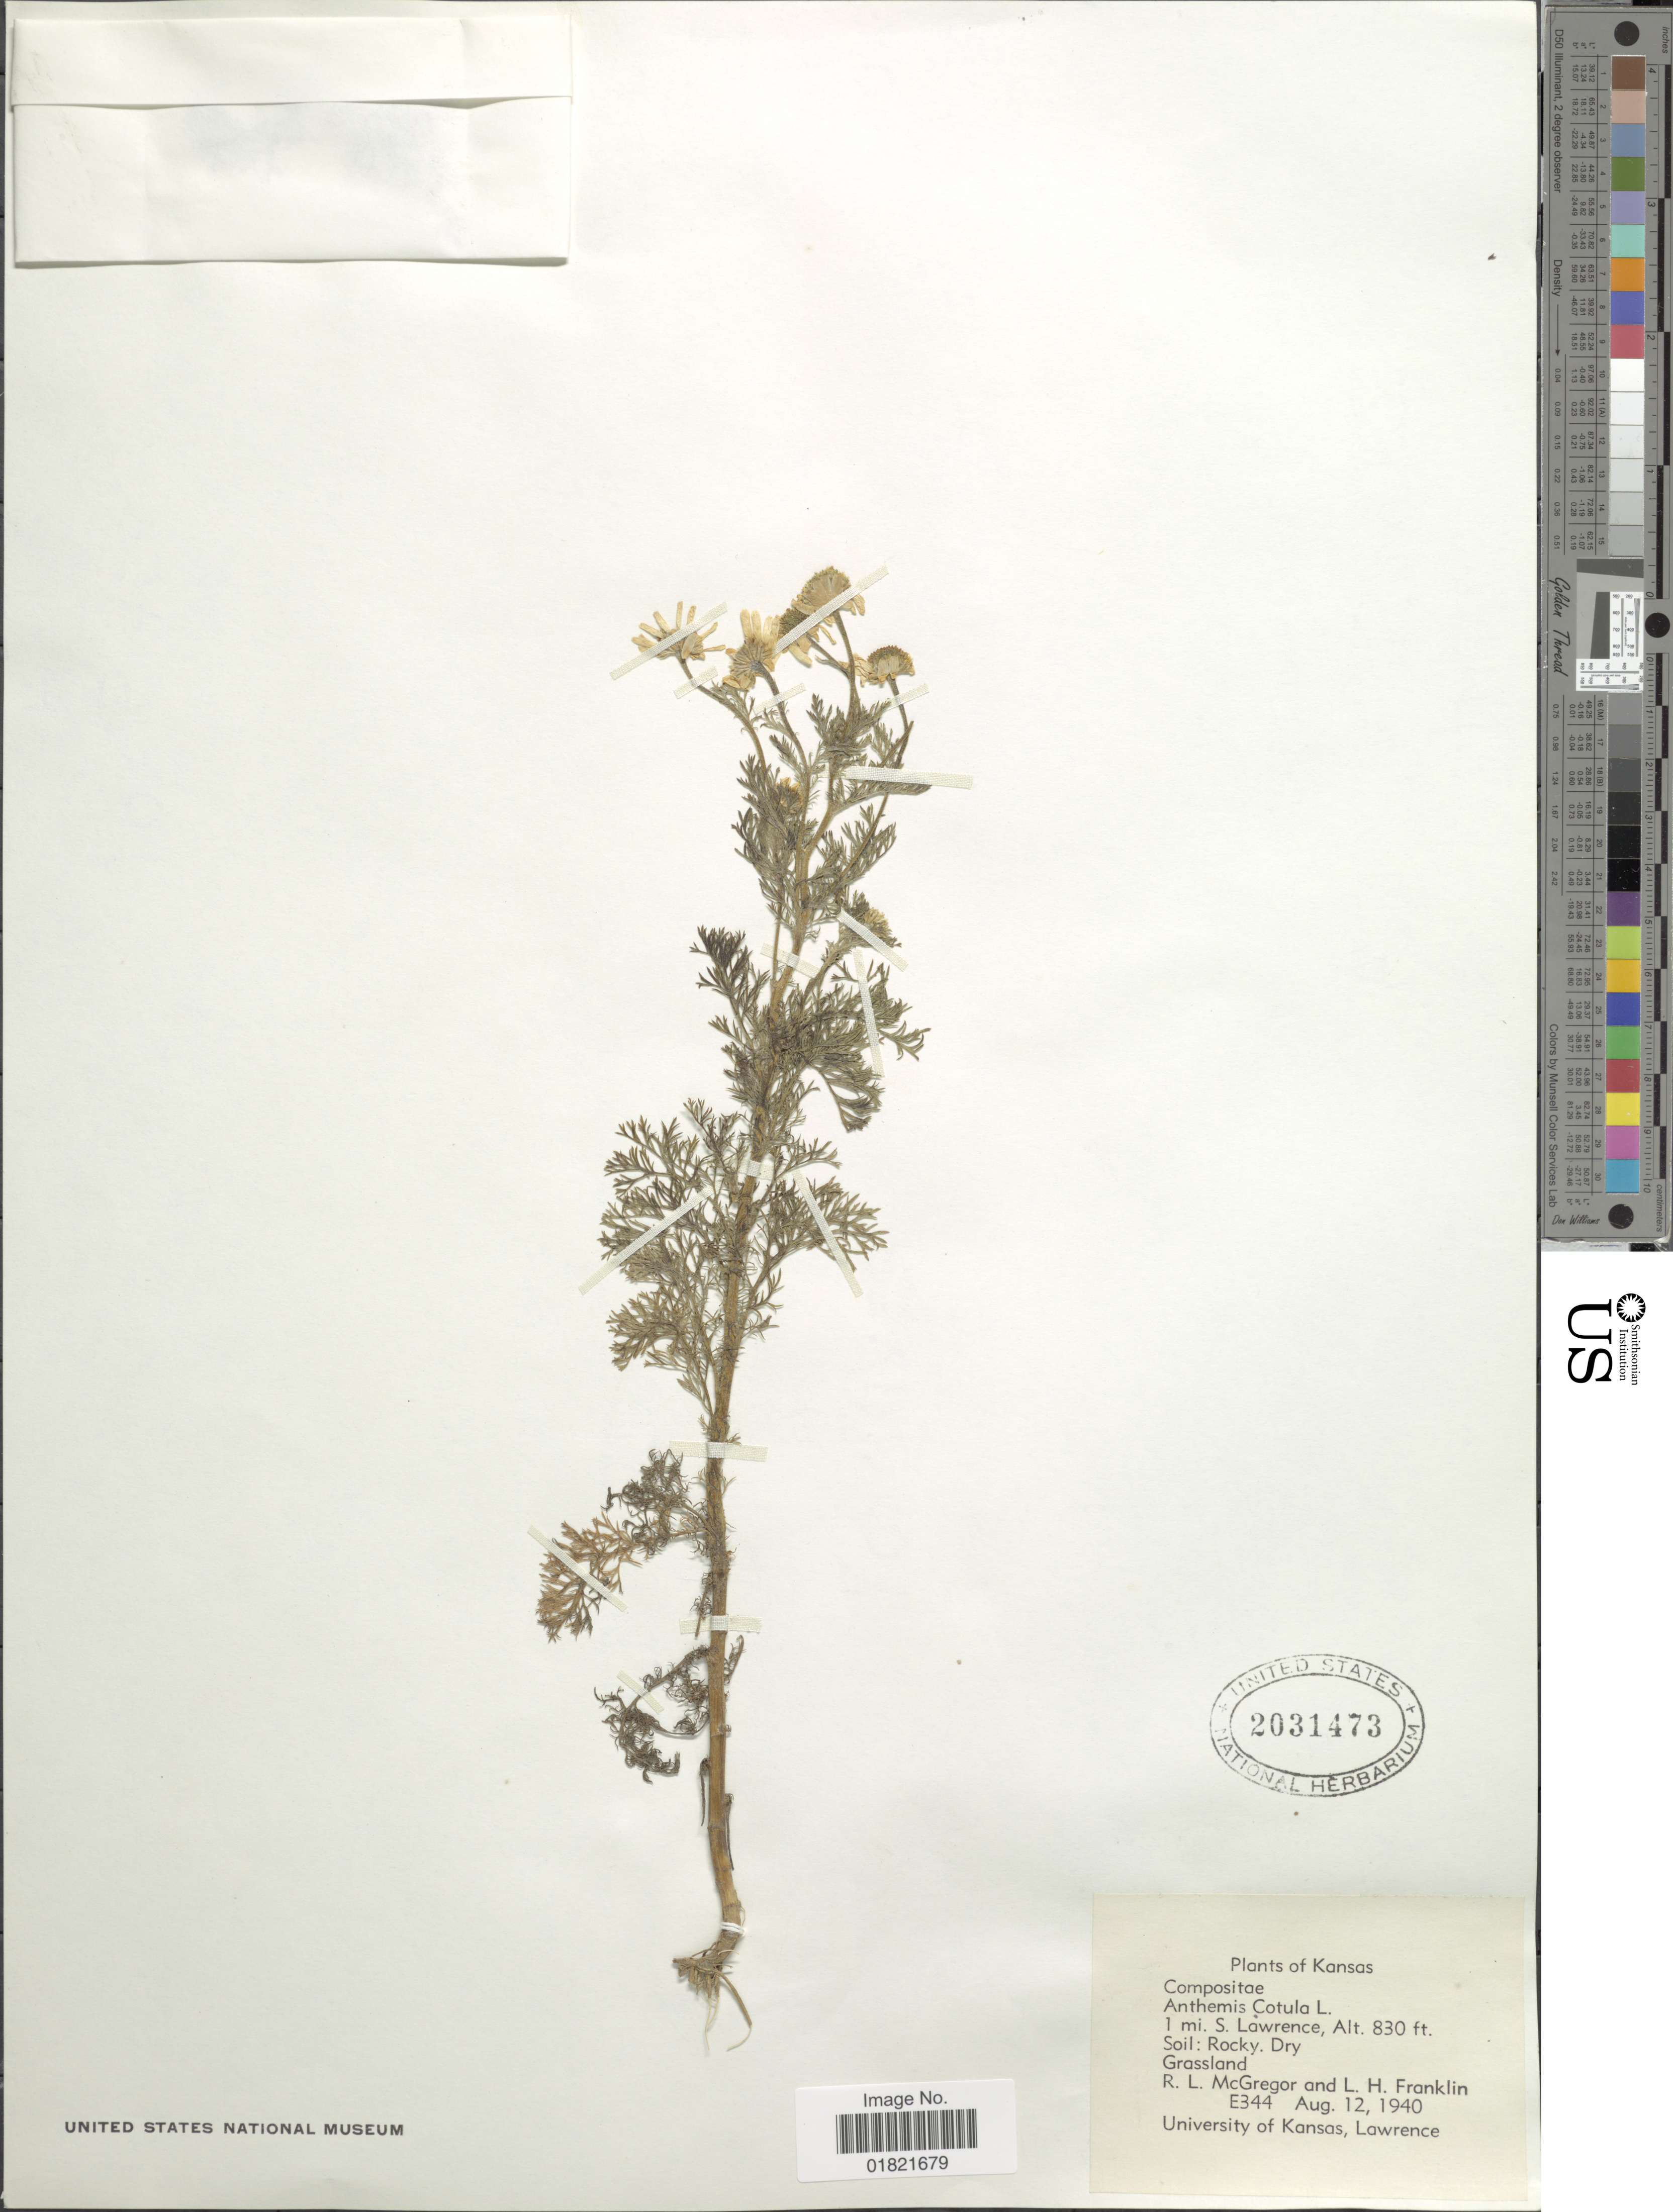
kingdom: Plantae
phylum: Tracheophyta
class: Magnoliopsida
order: Asterales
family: Asteraceae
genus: Anthemis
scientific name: Anthemis cotula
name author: L.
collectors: R. McGregor & L. H. Franklin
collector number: E344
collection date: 1940-08-12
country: United States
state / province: Kansas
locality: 1 mi. S. Lawrence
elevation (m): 253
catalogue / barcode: US 2031473